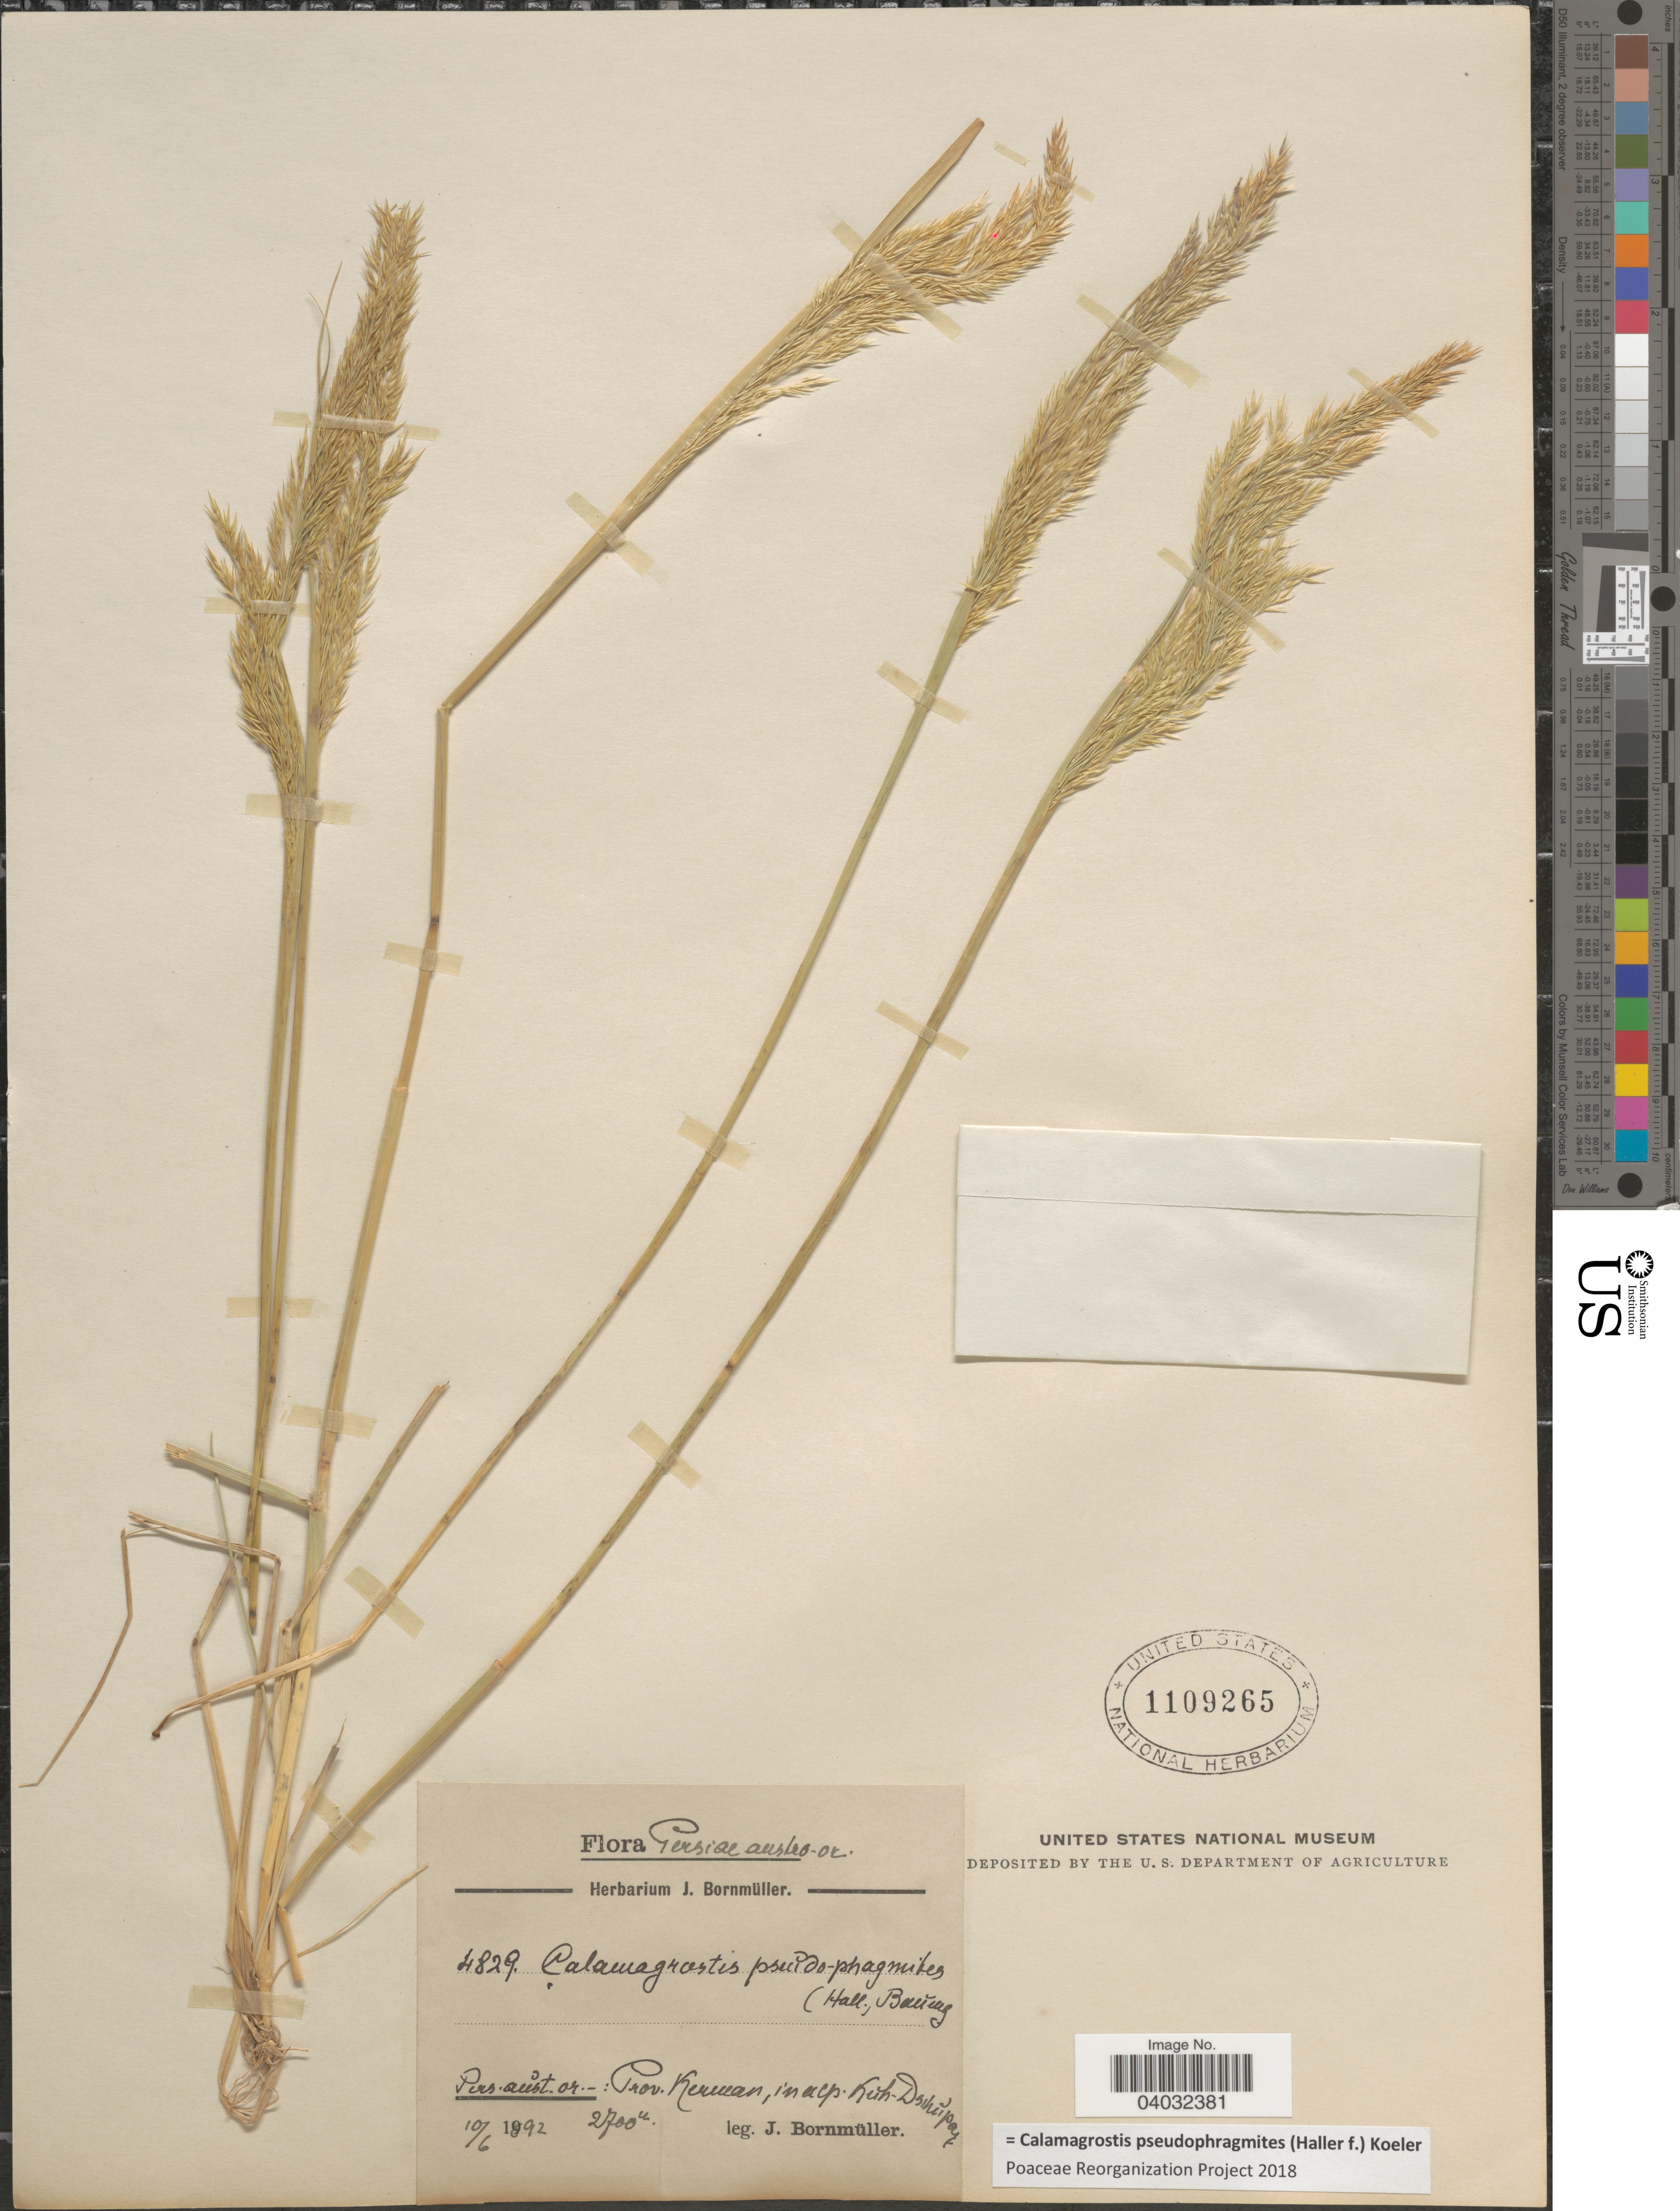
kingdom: Plantae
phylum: Tracheophyta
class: Liliopsida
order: Poales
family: Poaceae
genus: Calamagrostis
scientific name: Calamagrostis pseudophragmites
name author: (Haller f.) Koeler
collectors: J. Bornmüller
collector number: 4829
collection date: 1892-06-10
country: Iran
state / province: Kerman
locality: Persiae austro. or.: in alp. Kuh-Dsheipare [interpreted].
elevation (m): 2700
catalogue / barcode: US 1109265